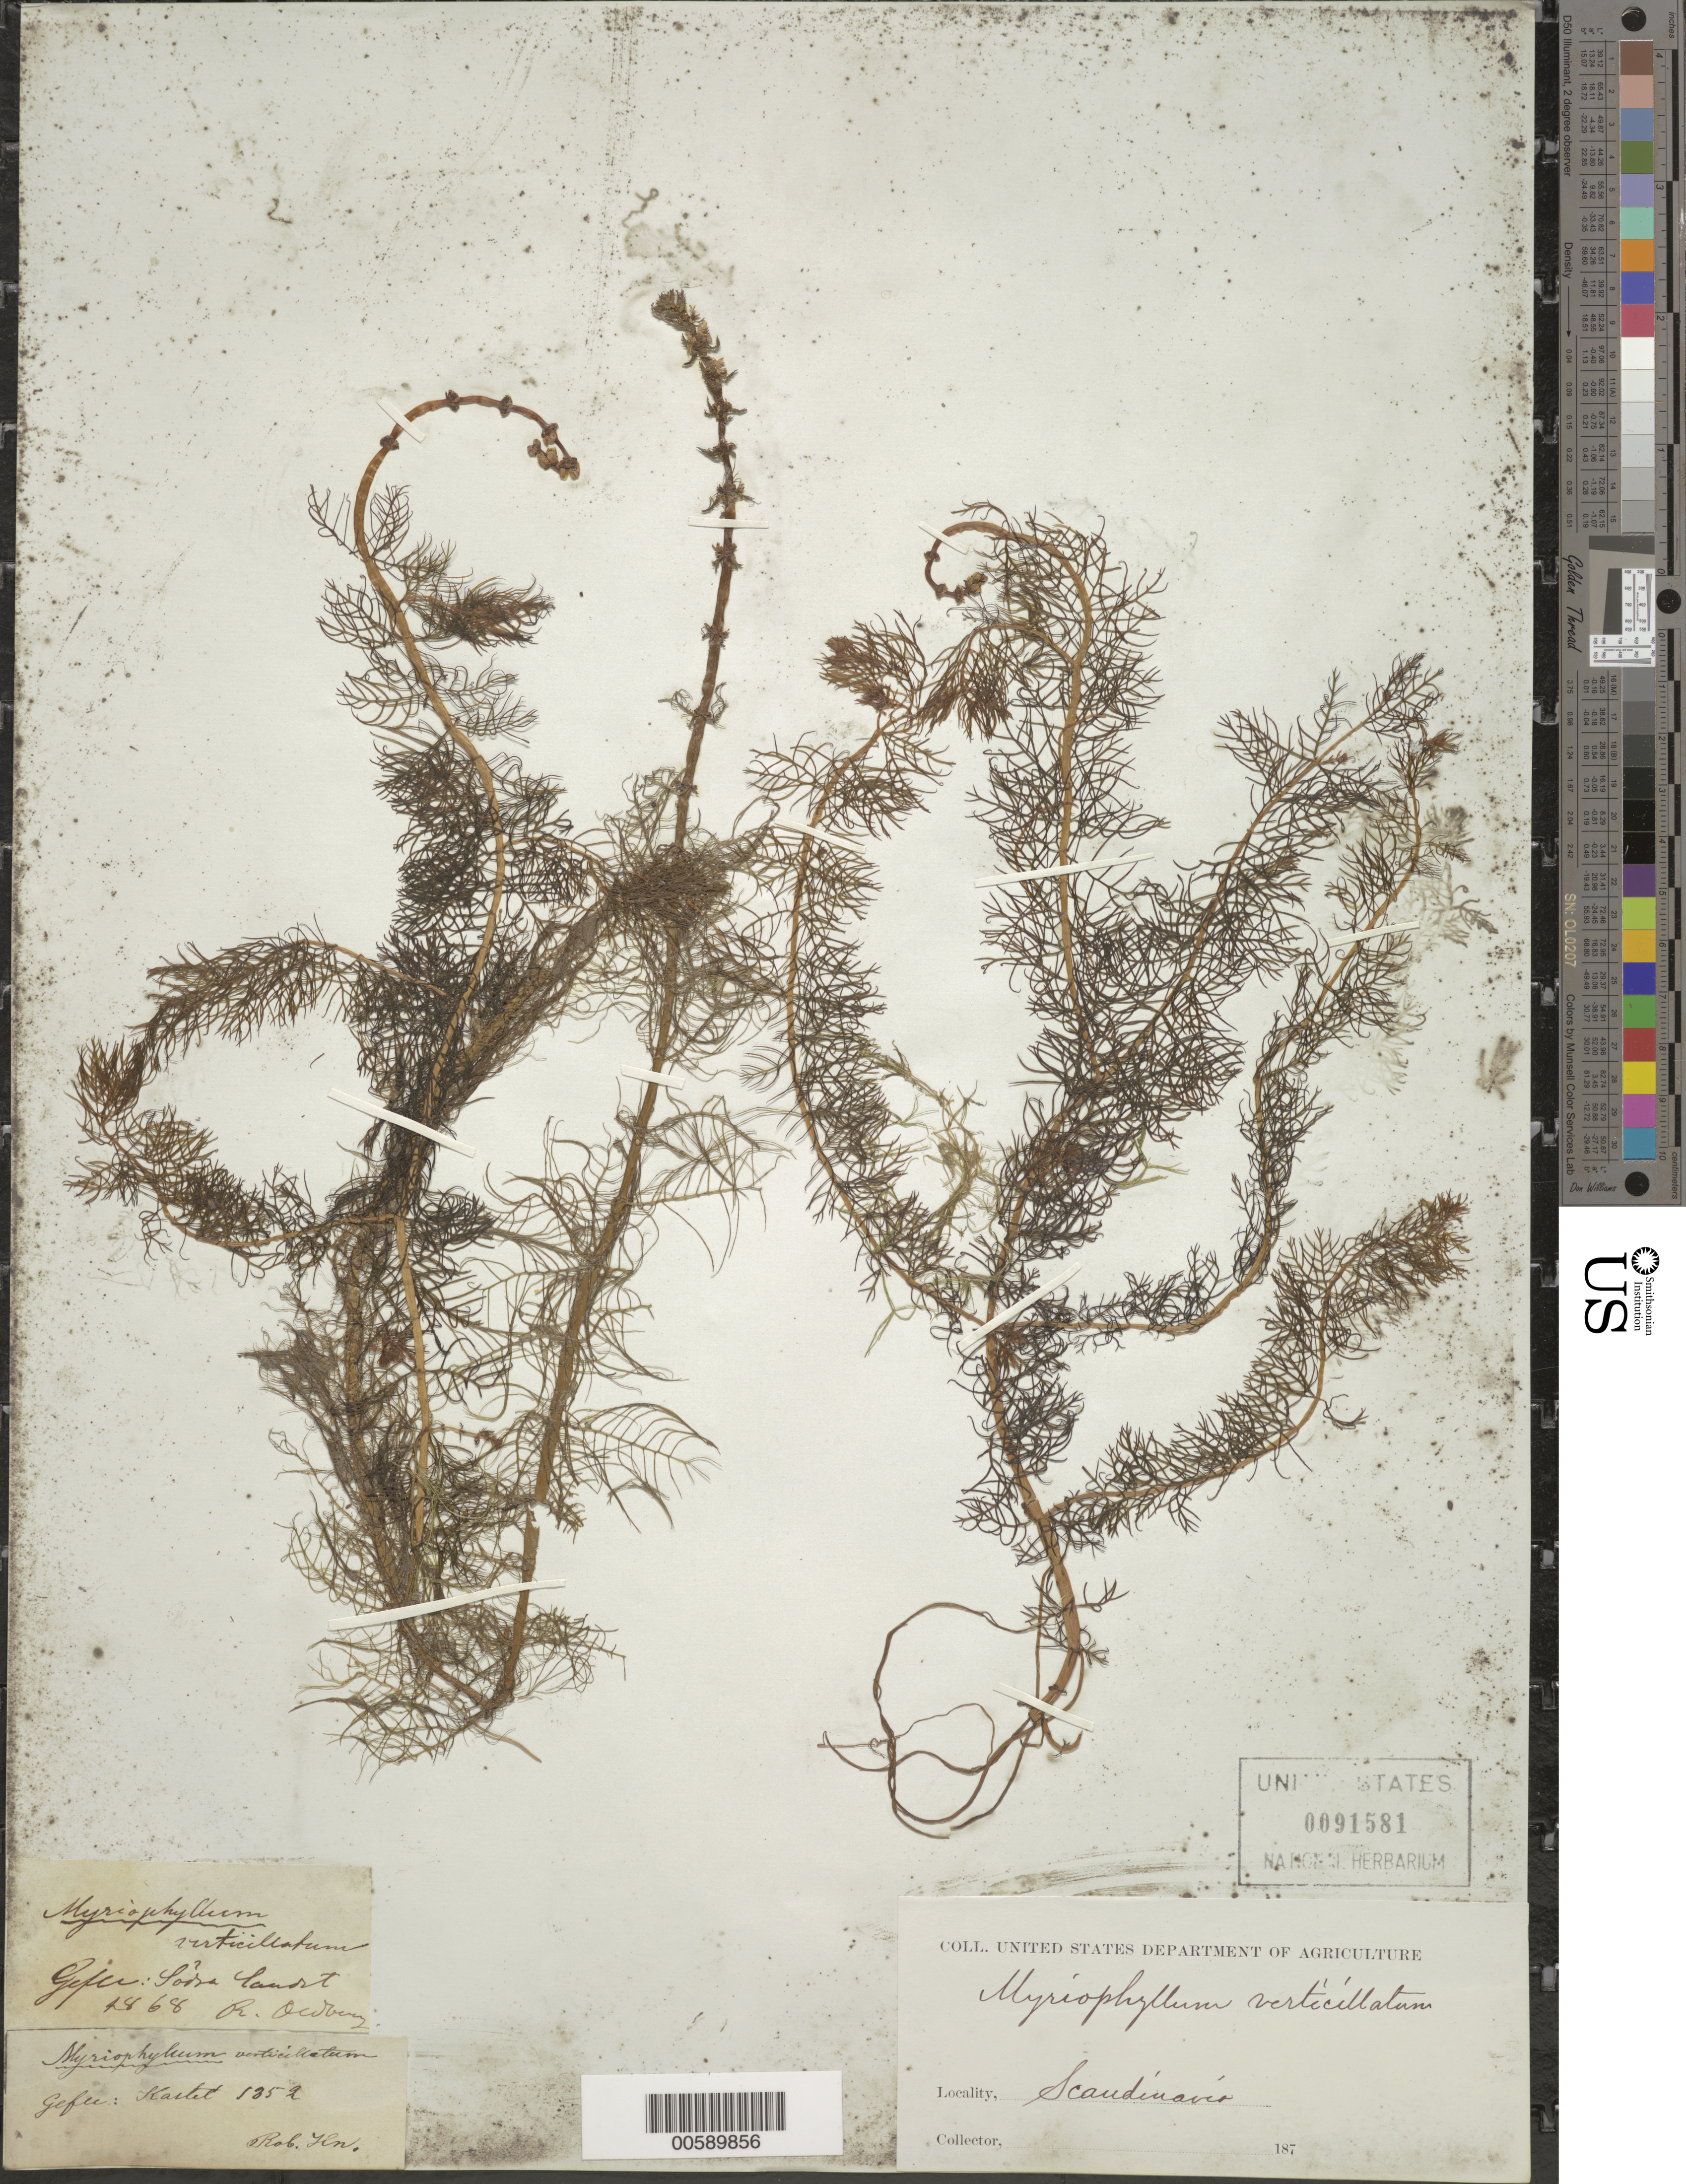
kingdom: Plantae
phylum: Tracheophyta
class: Magnoliopsida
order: Saxifragales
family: Haloragaceae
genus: Myriophyllum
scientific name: Myriophyllum verticillatum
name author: L.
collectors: R. Owings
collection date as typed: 1868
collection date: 1868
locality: Scandinaria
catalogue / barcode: US 91581